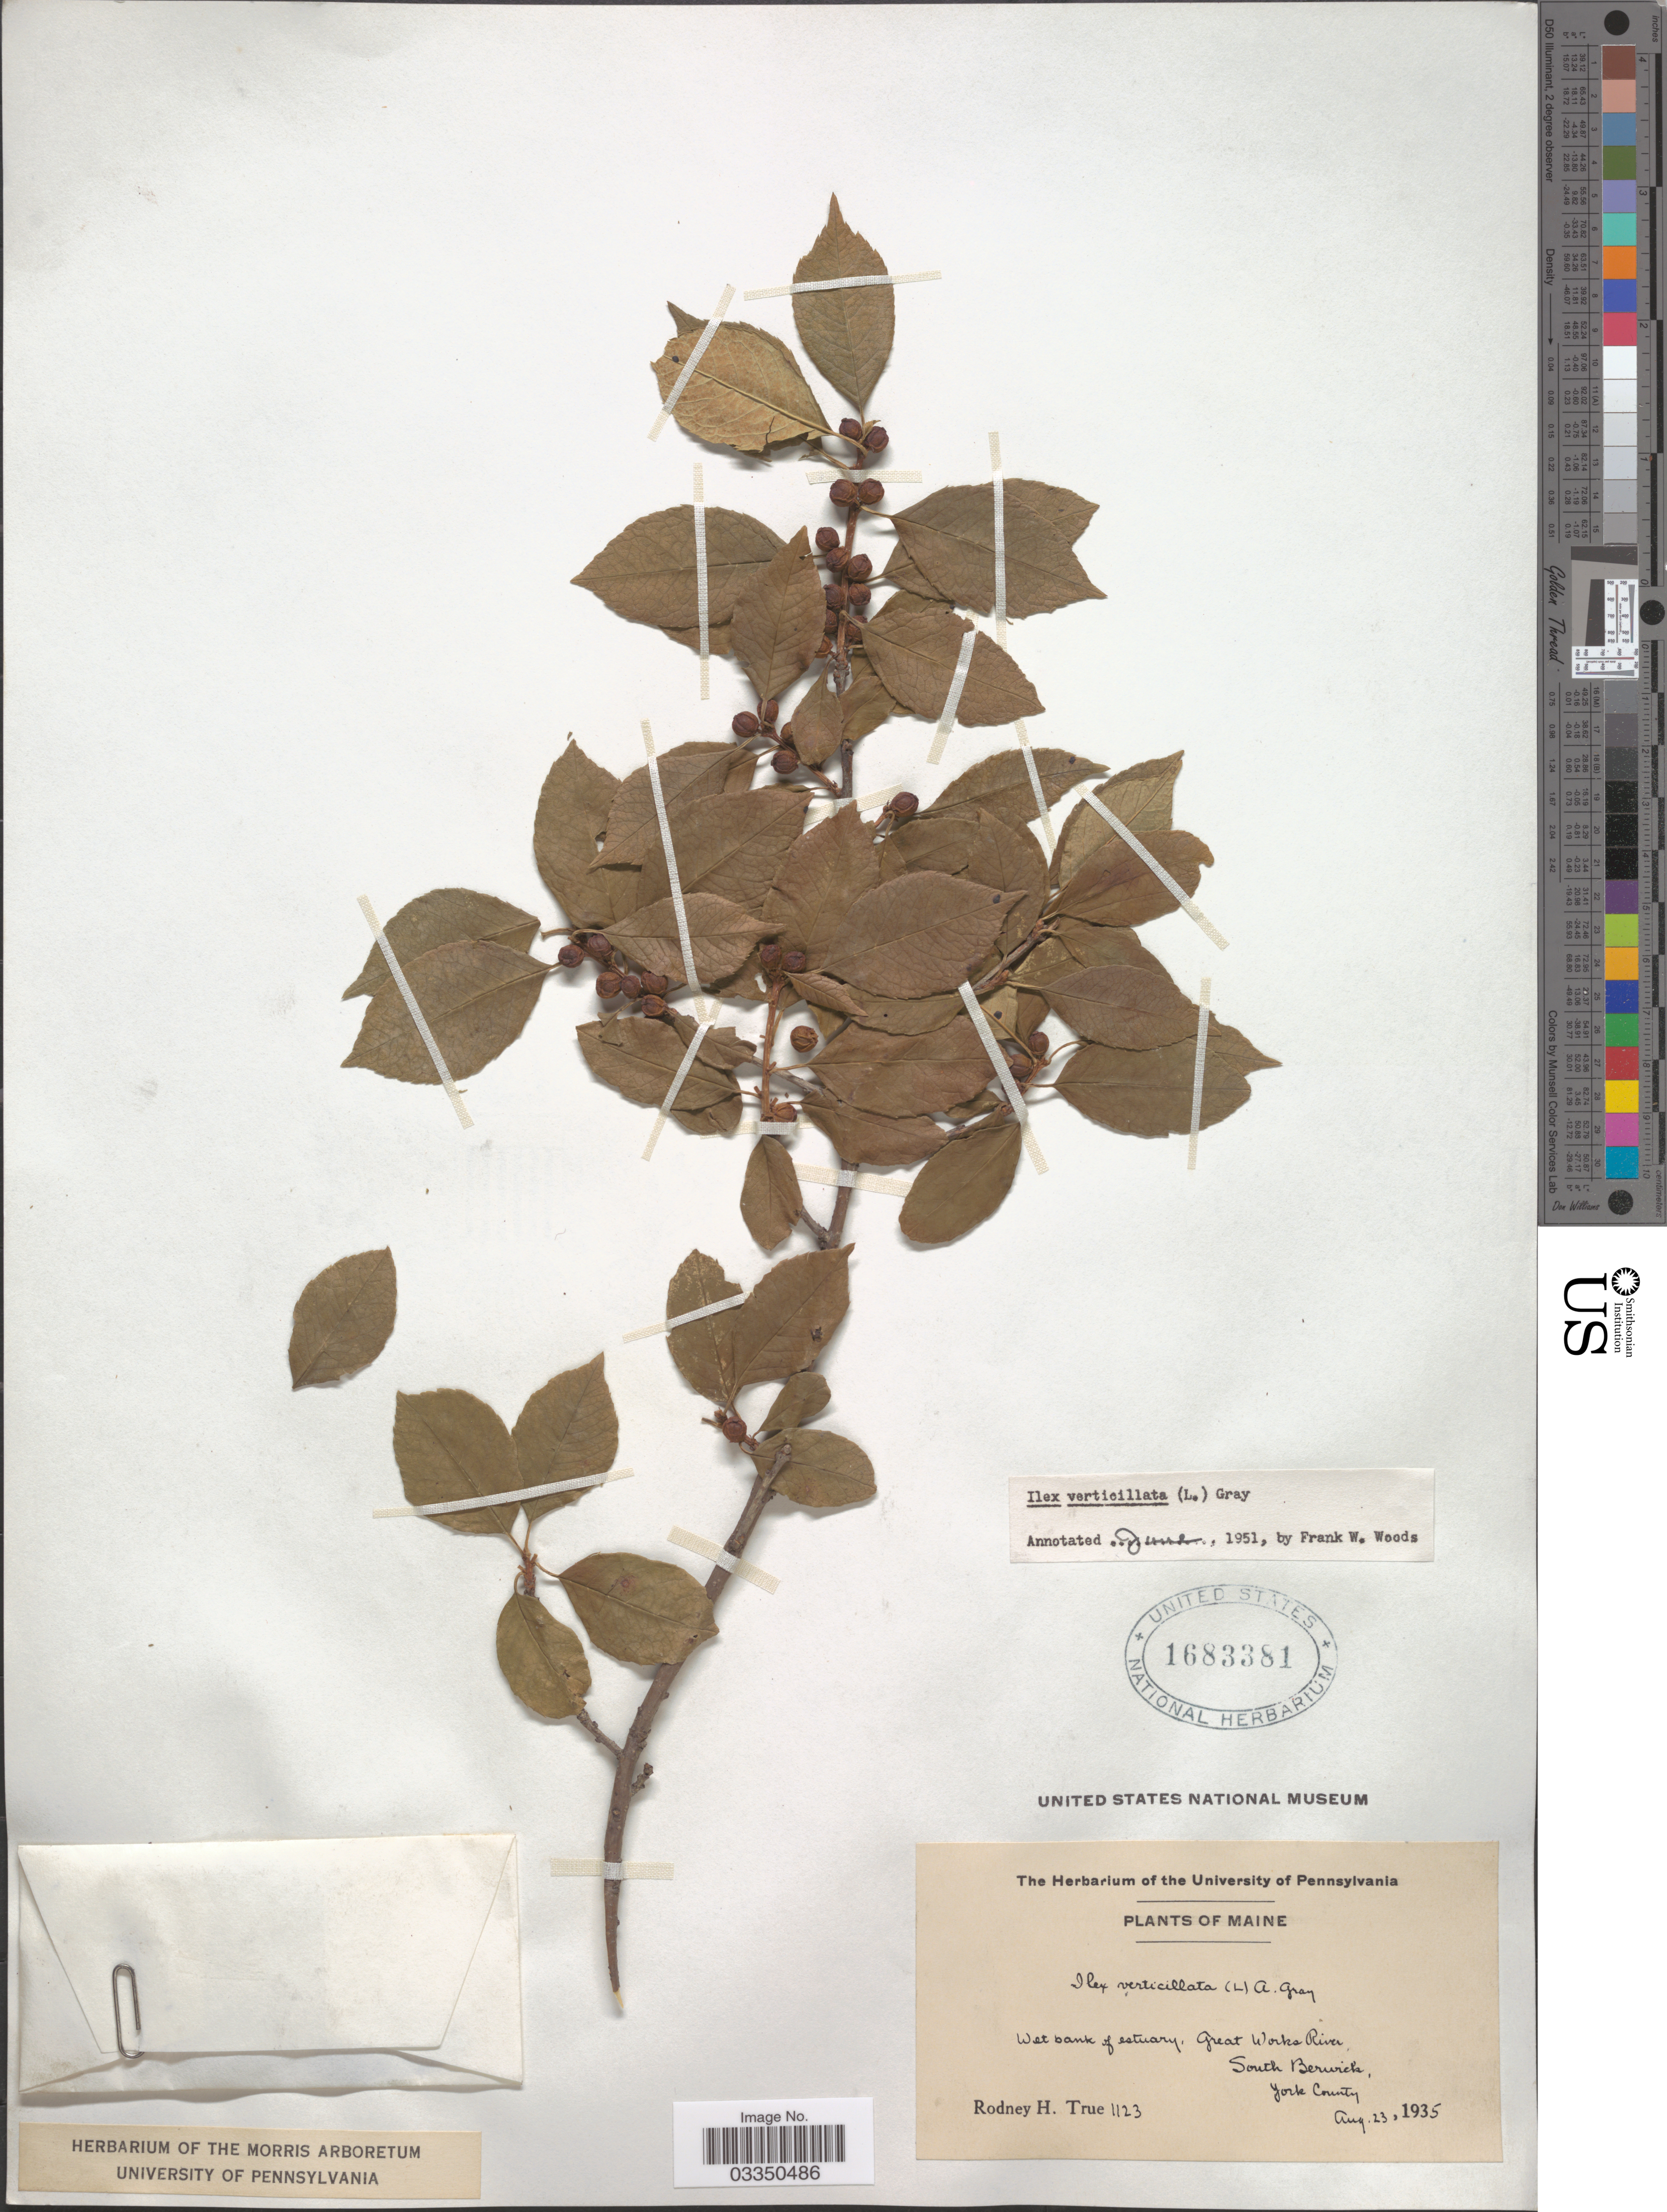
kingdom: Plantae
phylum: Tracheophyta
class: Magnoliopsida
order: Aquifoliales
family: Aquifoliaceae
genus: Ilex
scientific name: Ilex verticillata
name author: (L.) A. Gray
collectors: R. H. True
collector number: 1123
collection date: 1935-08-23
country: United States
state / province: Maine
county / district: York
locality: Wet bank of estuary, Great Works River, South Berwick, York County.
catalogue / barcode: US 1683381